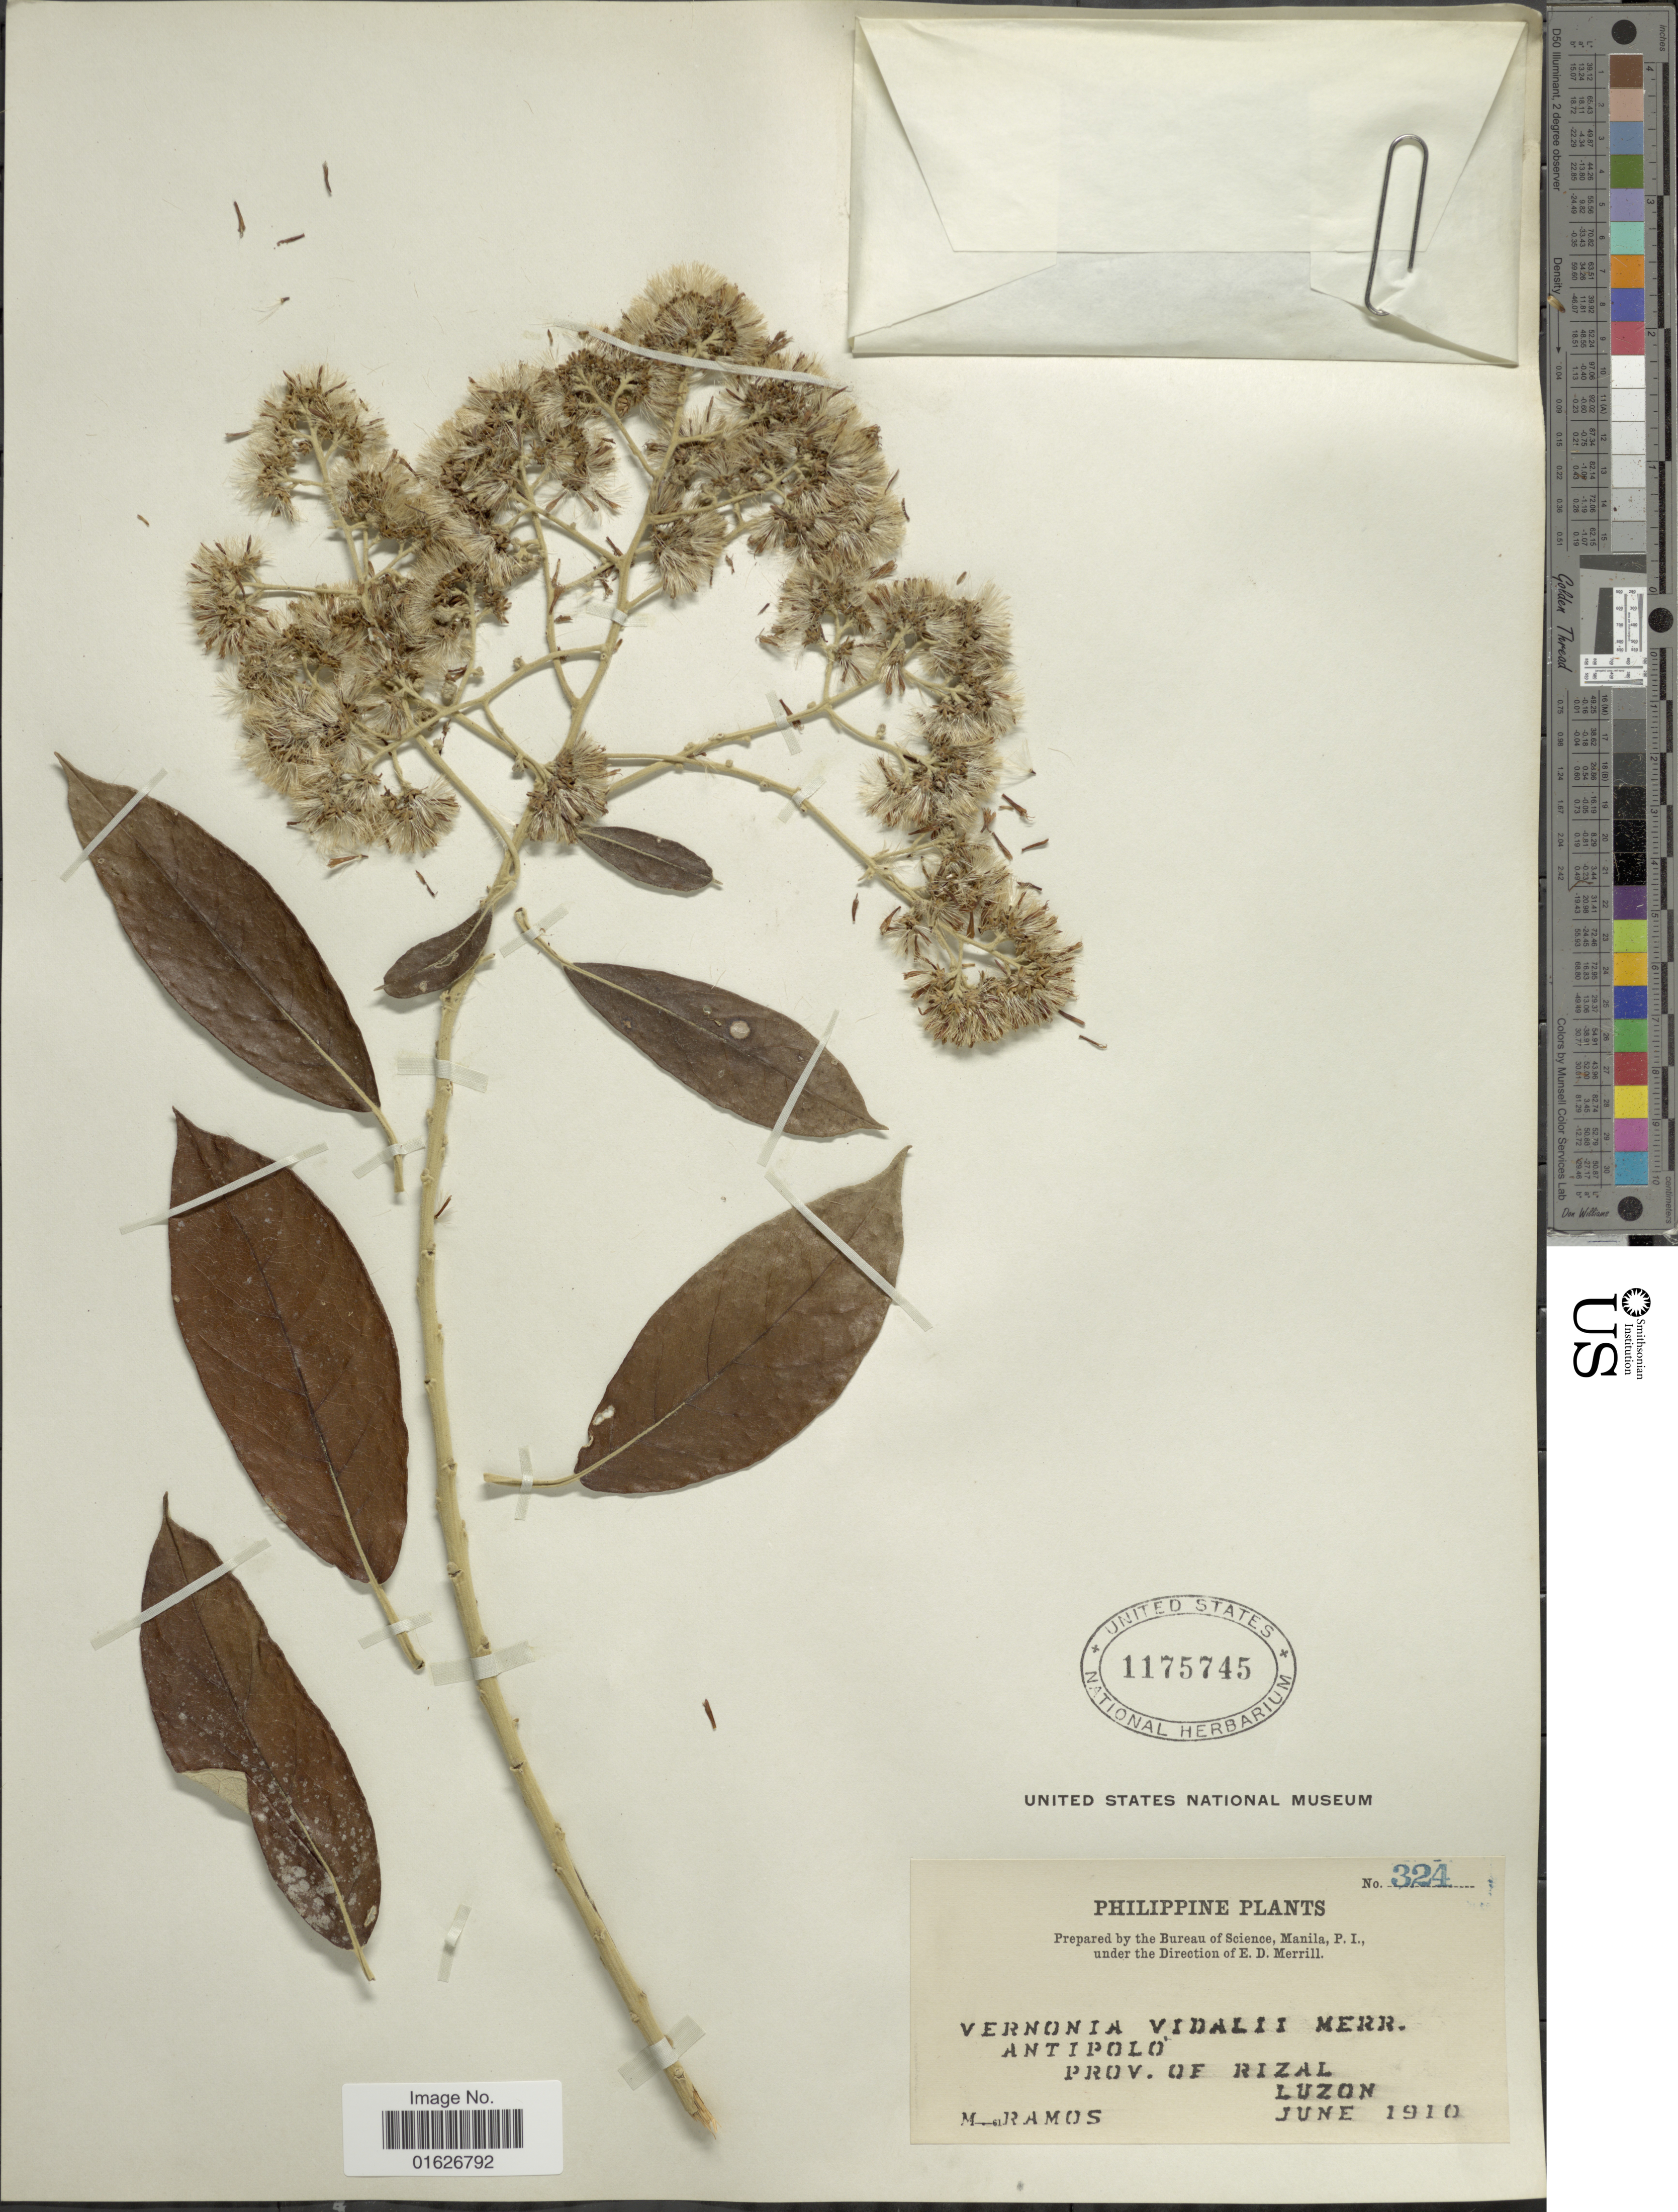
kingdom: Plantae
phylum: Tracheophyta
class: Magnoliopsida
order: Asterales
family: Asteraceae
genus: Strobocalyx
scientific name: Strobocalyx vidalii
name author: (G. Merr.) H. Rob.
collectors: M. Ramos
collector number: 324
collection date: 1910-06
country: Philippines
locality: Prov. of Rizal, Luzon.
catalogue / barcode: US 1175745